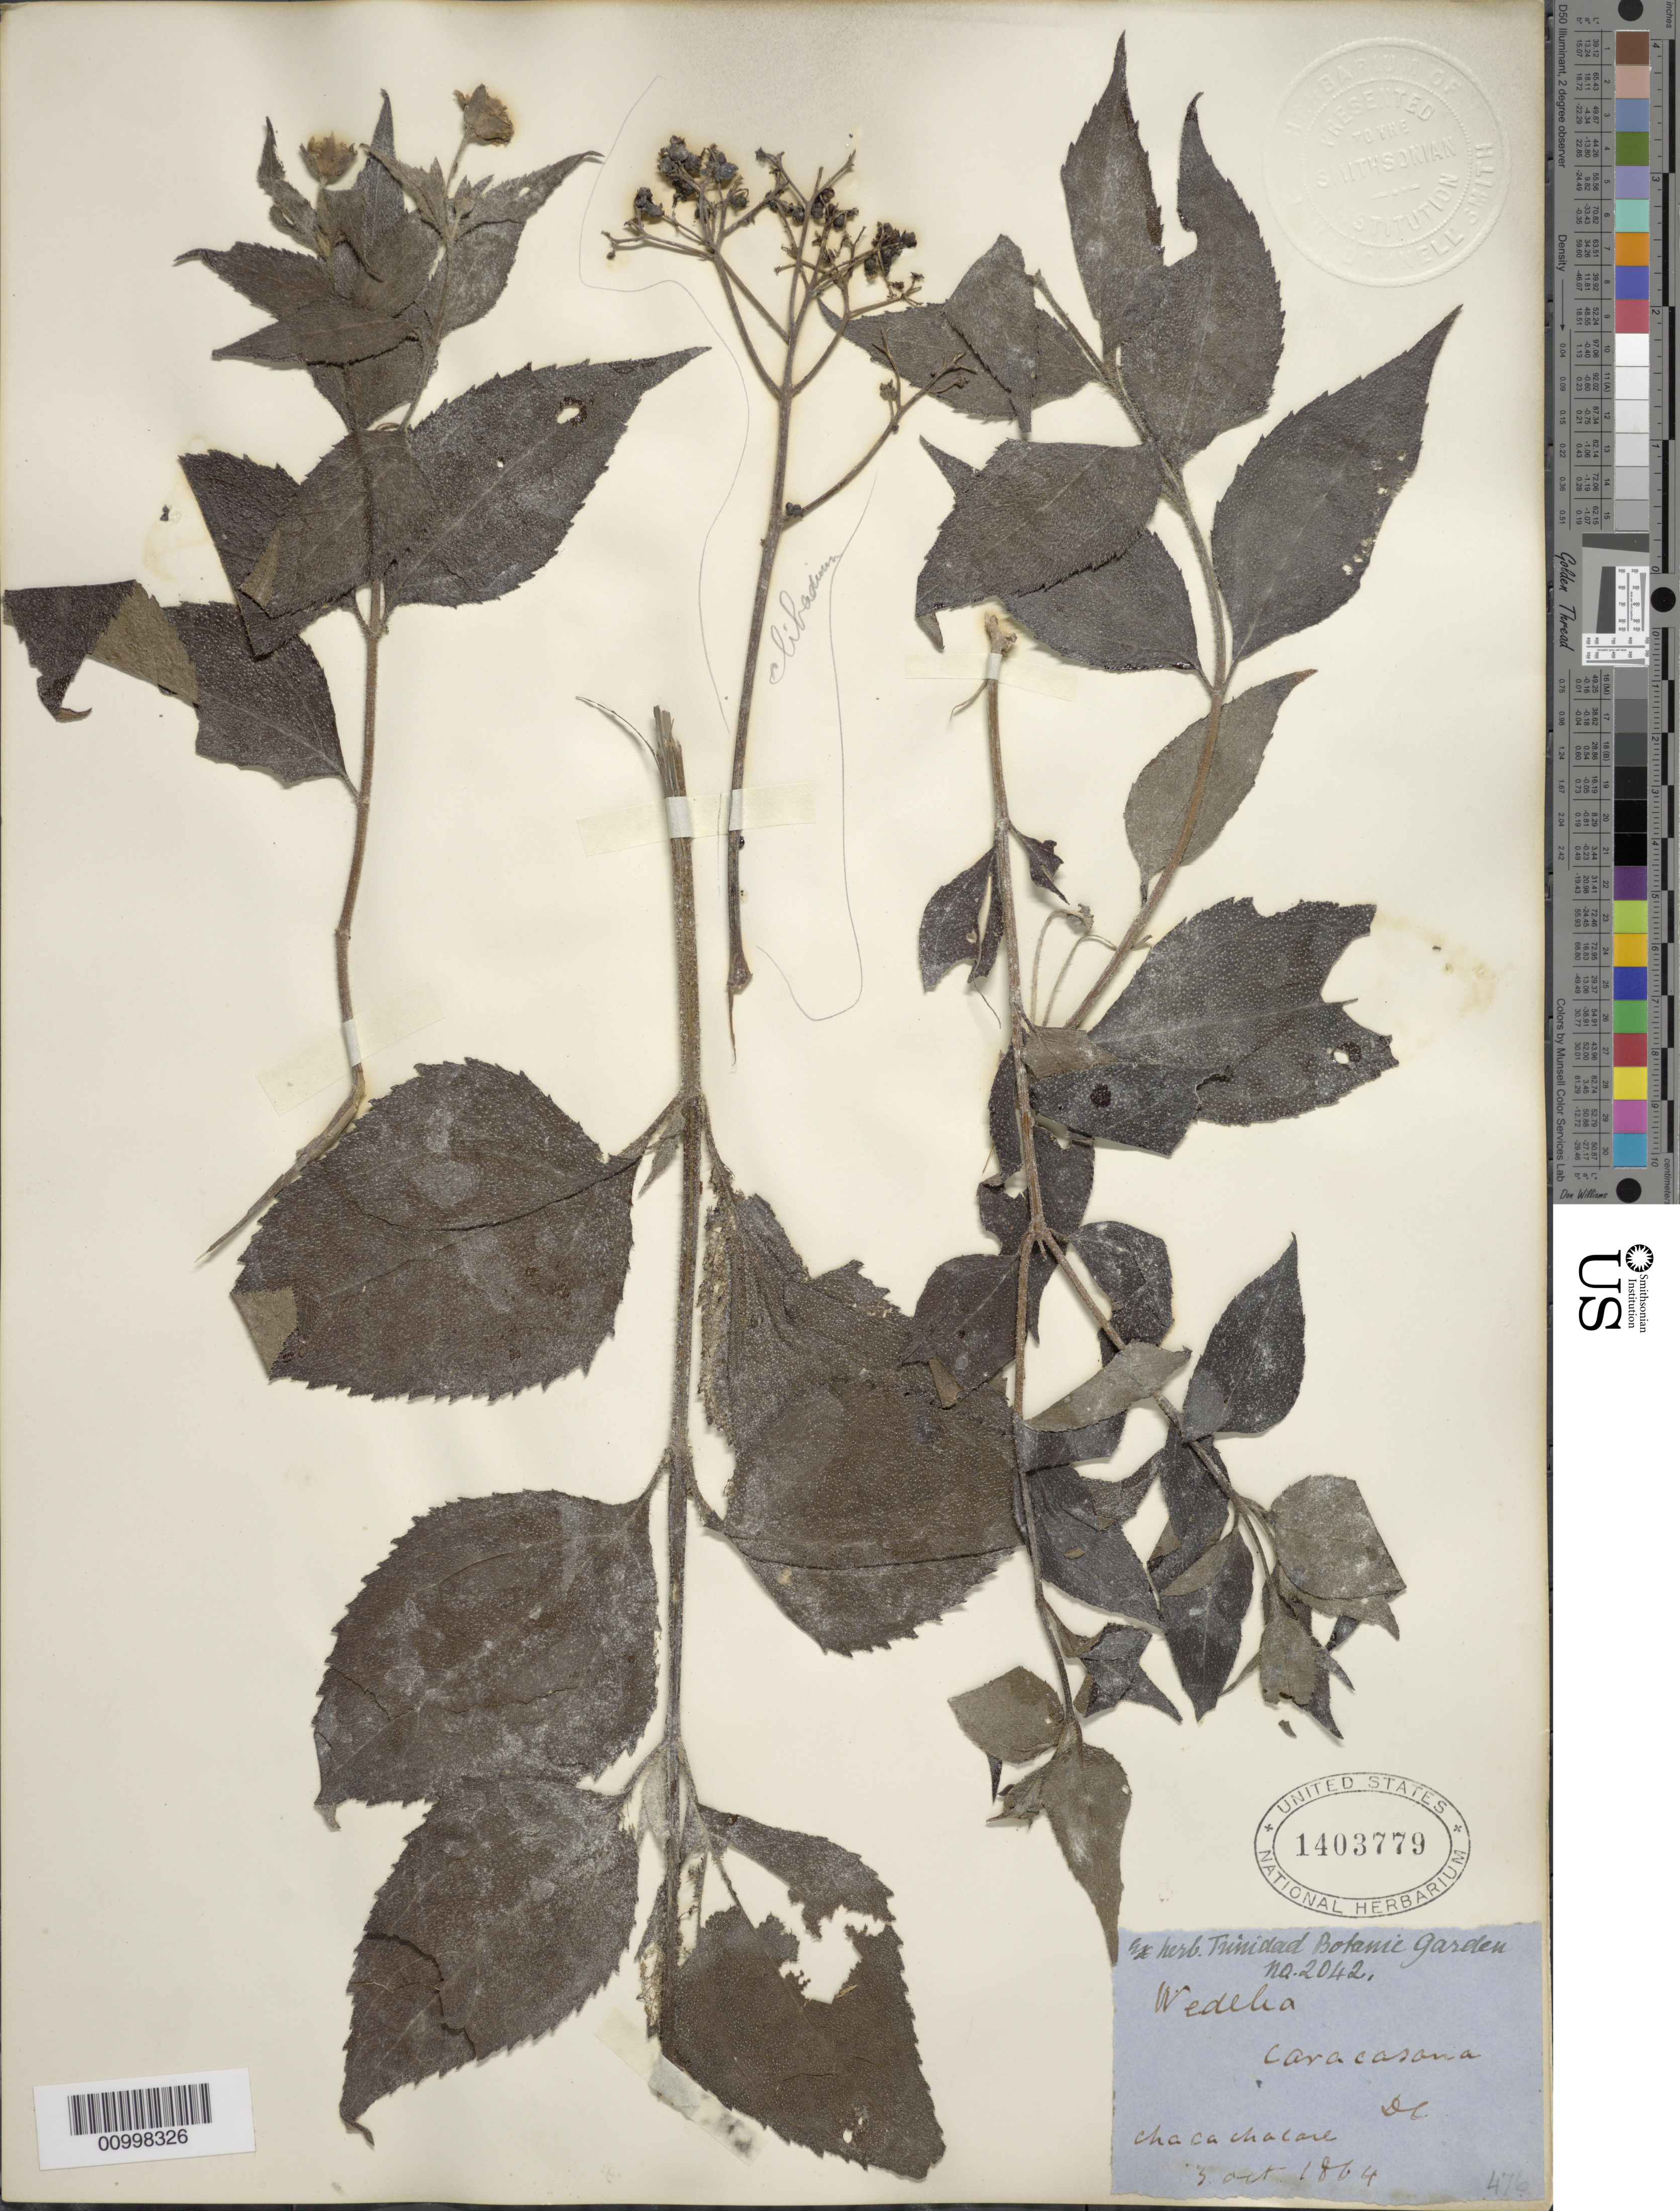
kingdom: Plantae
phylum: Tracheophyta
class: Magnoliopsida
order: Asterales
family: Asteraceae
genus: Wedelia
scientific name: Wedelia calycina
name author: Rich.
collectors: ex herb. Bot. Gard. Trinidad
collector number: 2042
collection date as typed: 03 Oct 1864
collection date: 1864-10-03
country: Trinidad and Tobago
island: Chacachacare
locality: Chacachacare.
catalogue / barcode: US 1403779